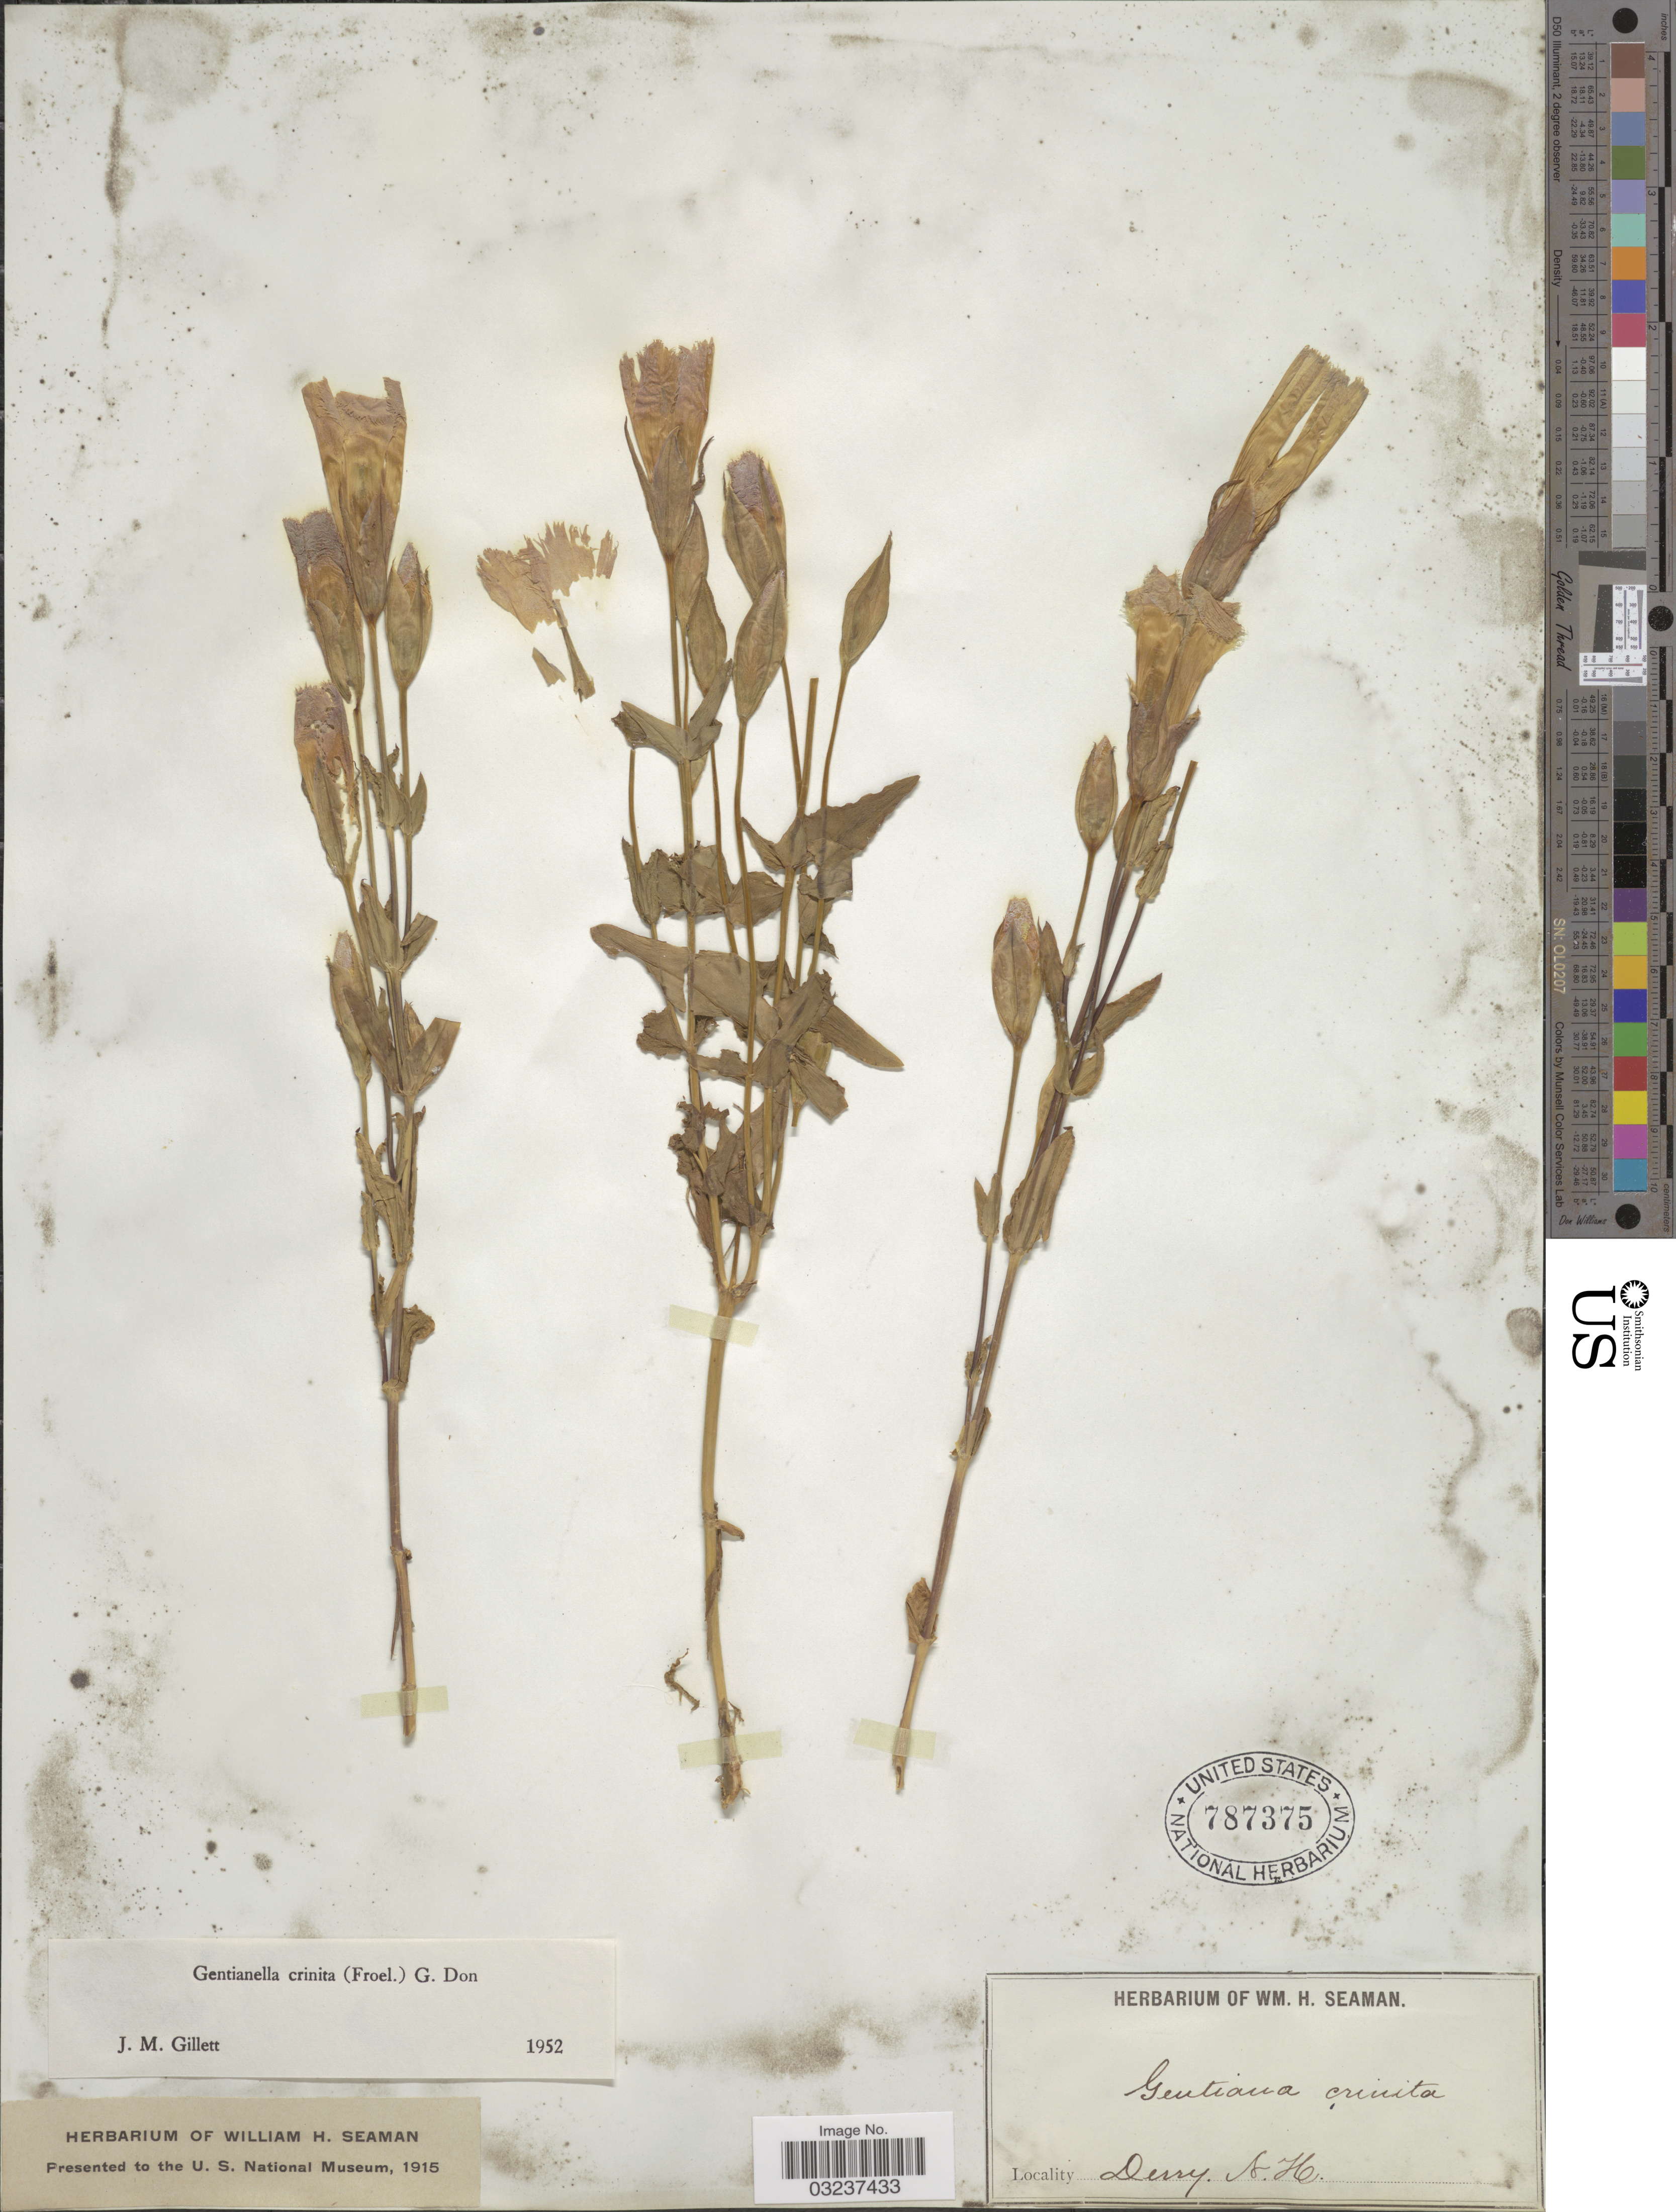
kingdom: Plantae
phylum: Tracheophyta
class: Magnoliopsida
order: Gentianales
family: Gentianaceae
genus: Gentianella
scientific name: Gentianella crinita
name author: (Froel.) G. Don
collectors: W. Seaman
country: United States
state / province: New Hampshire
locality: Derry. N. H.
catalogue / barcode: US 787375